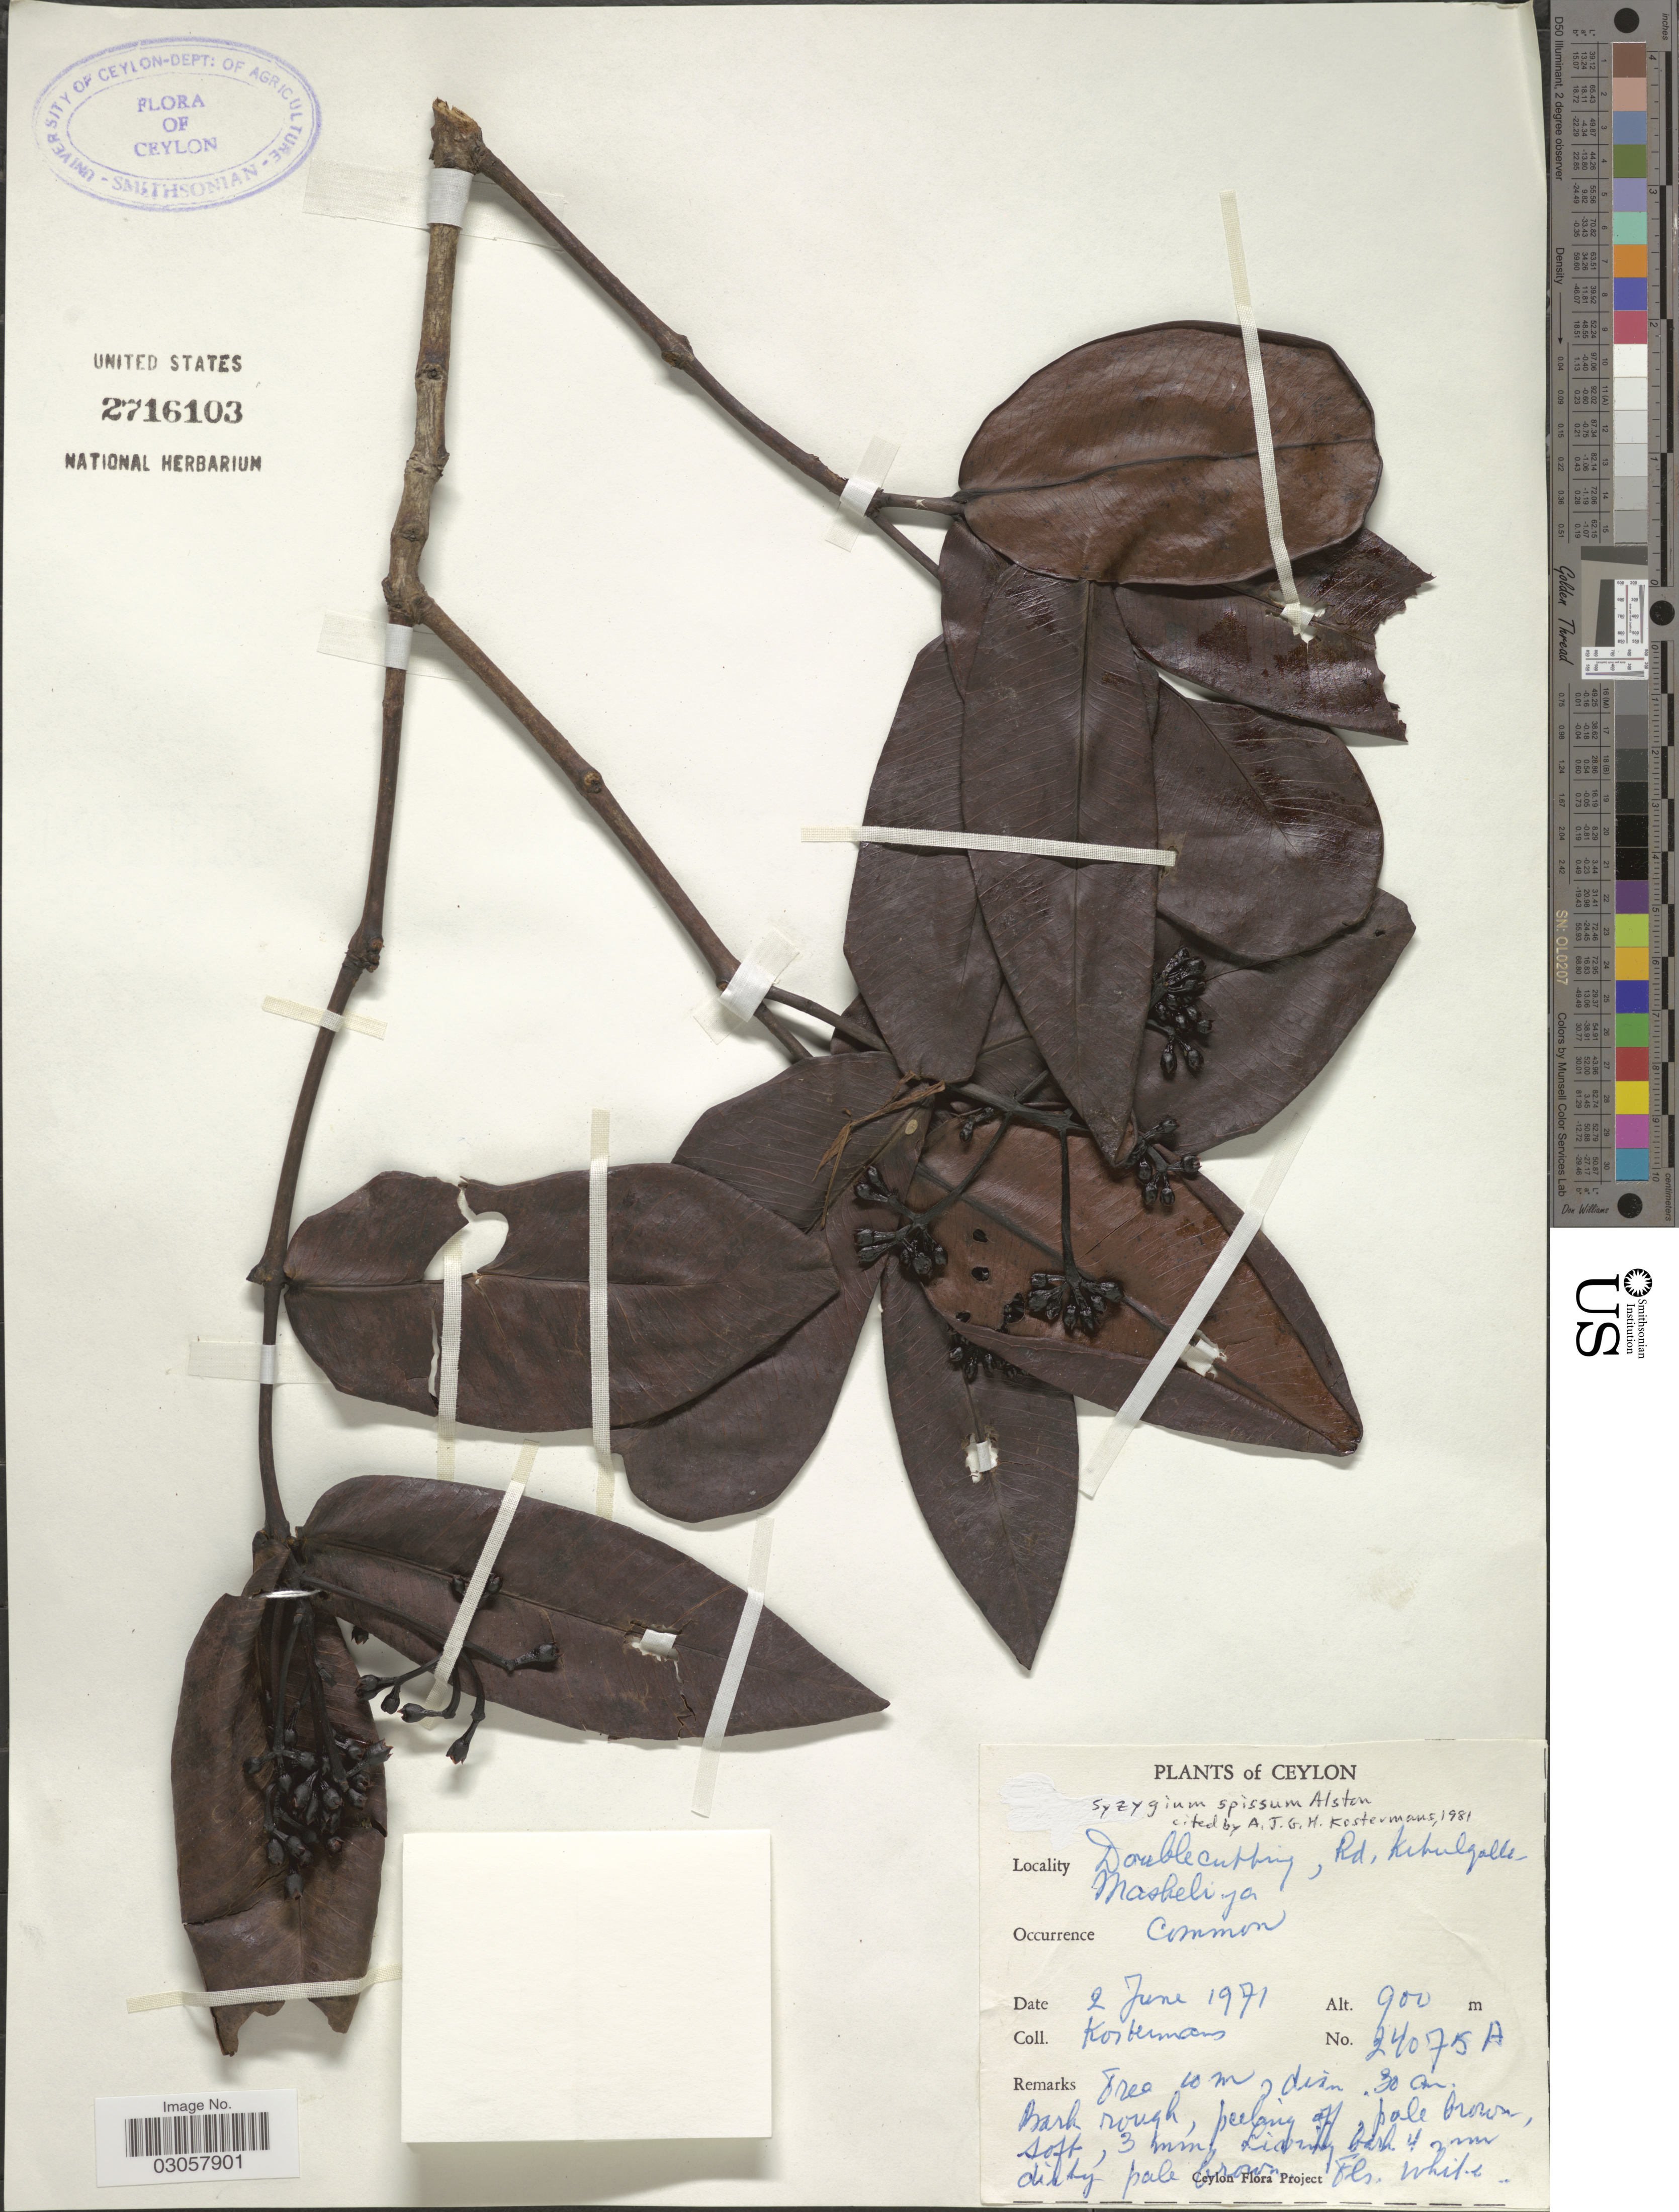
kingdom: Plantae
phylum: Tracheophyta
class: Magnoliopsida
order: Myrtales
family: Myrtaceae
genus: Syzygium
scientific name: Syzygium spissum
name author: Alston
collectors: Kostermans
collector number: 24075A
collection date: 1971-06-02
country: Sri Lanka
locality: Ceylon. Double cutting, Rd. Kihulgalle, Maskeliya.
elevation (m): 900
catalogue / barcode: US 2716103